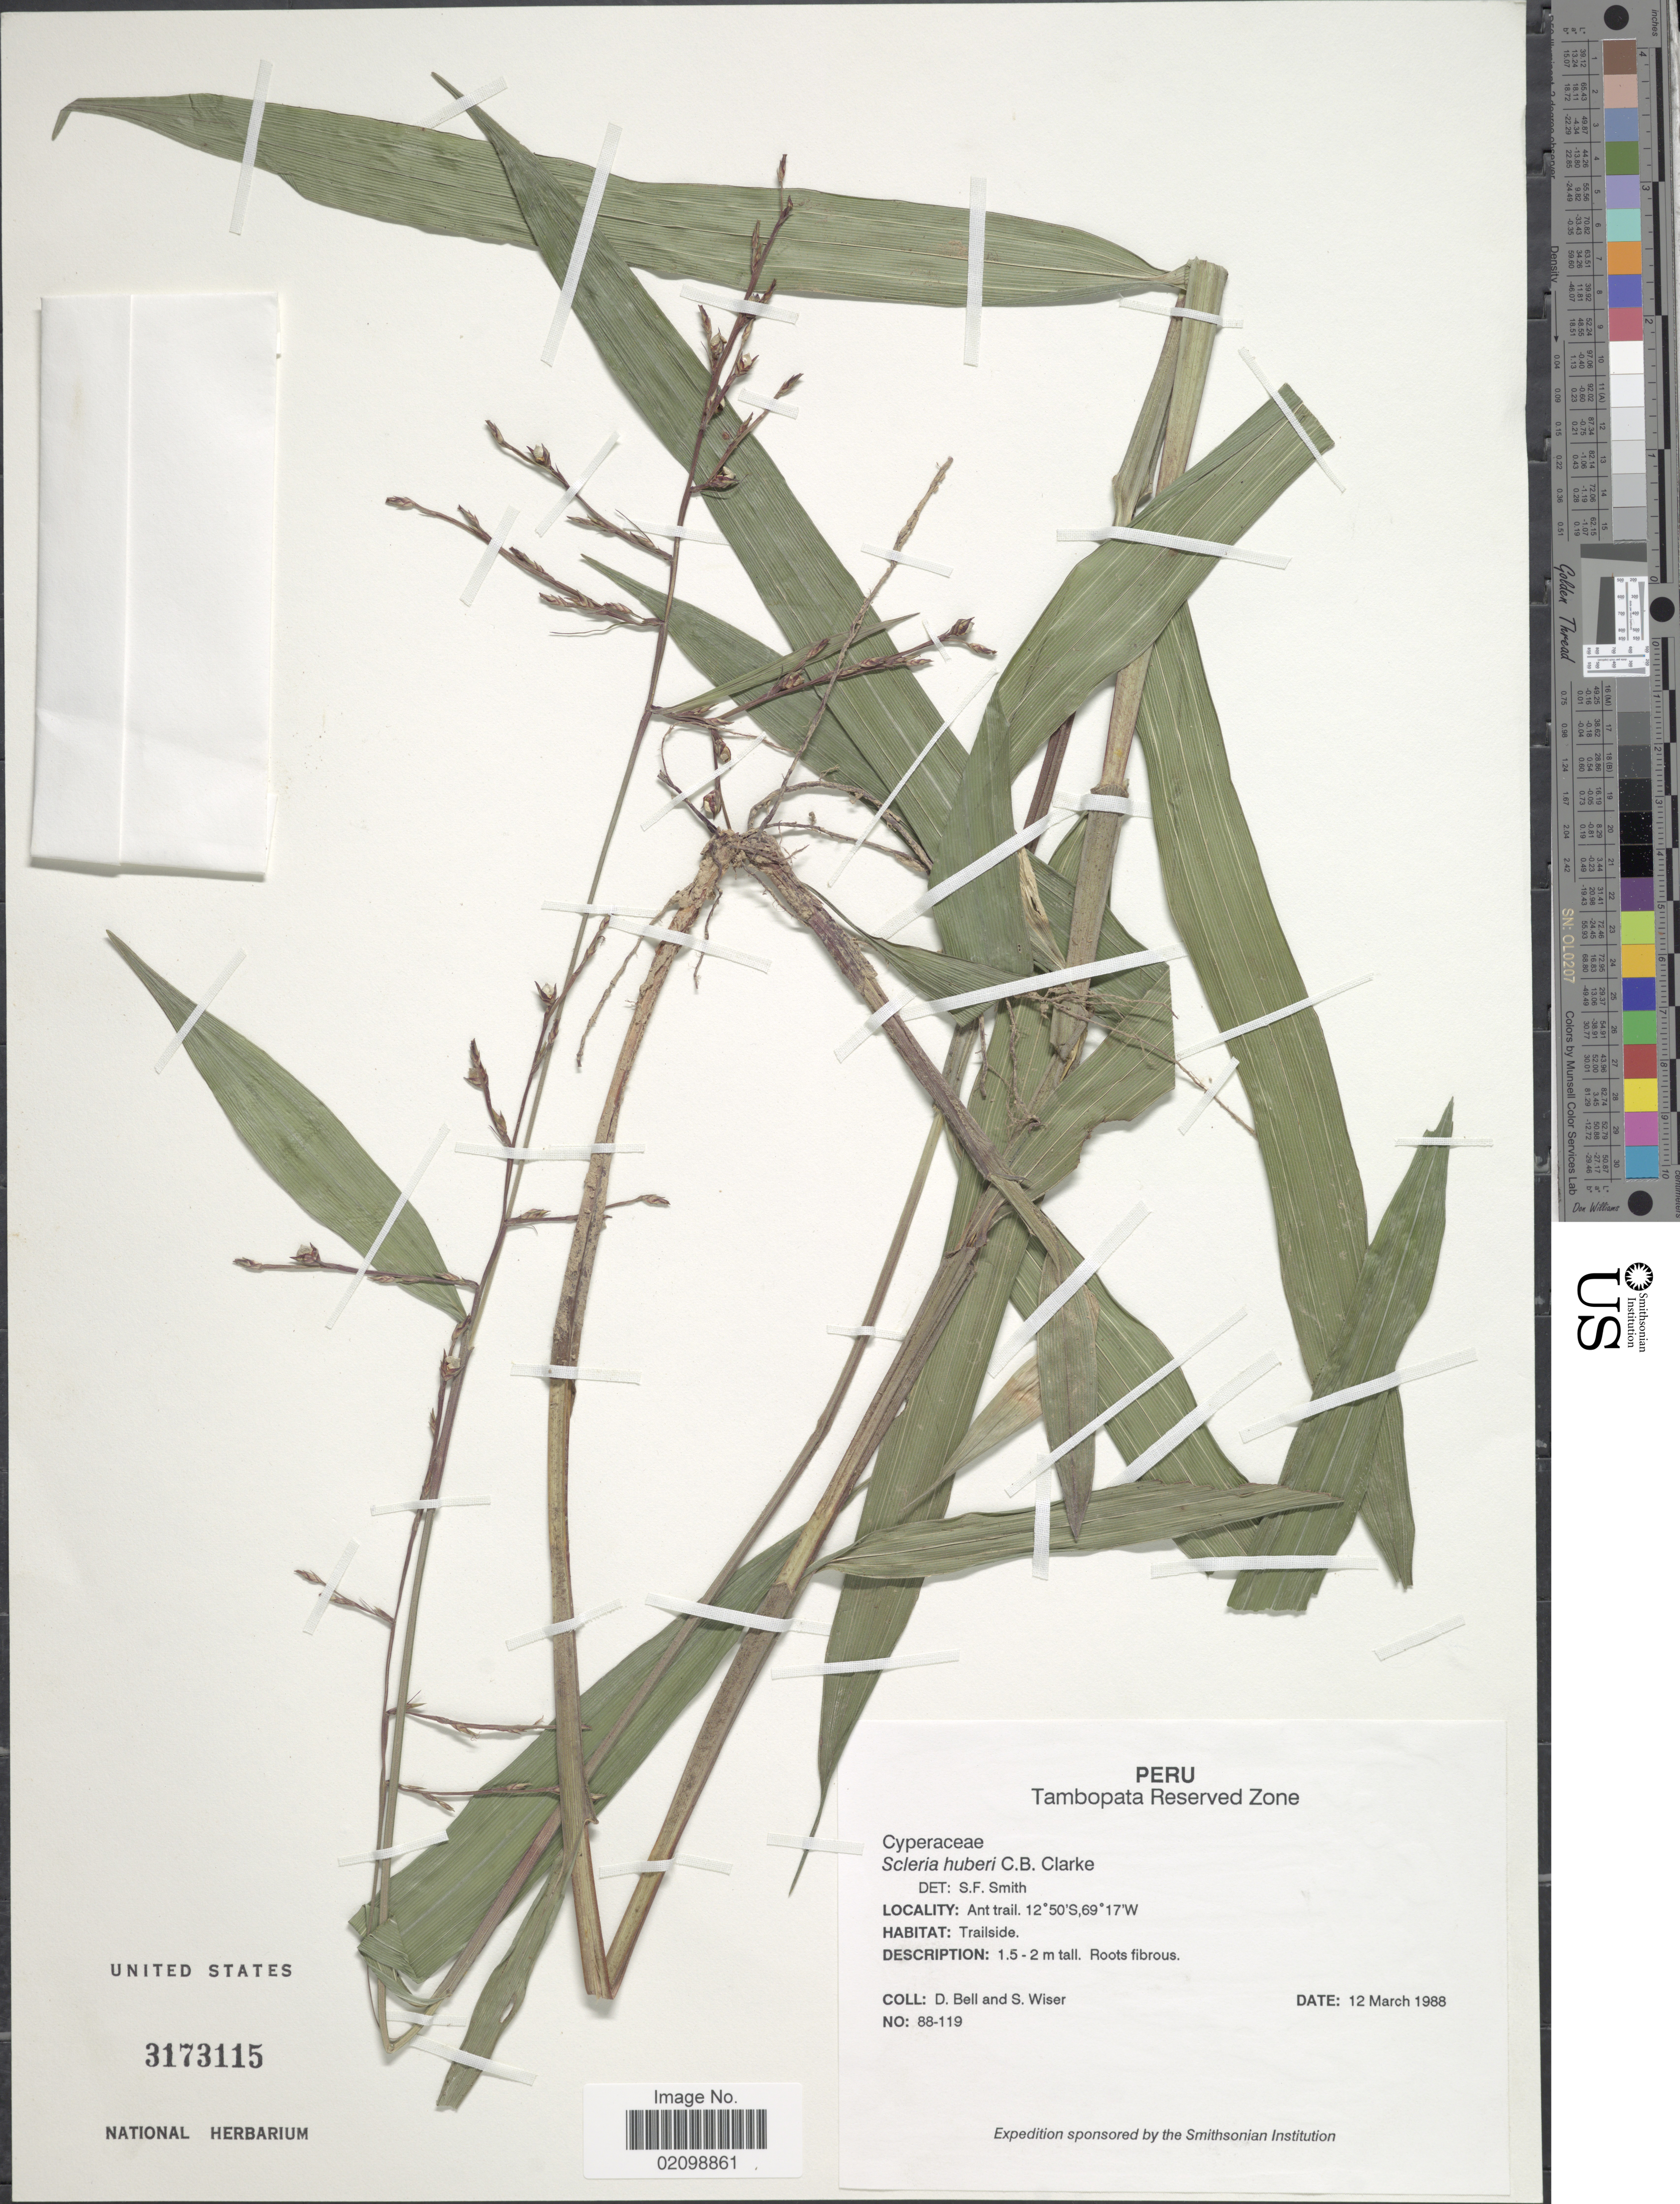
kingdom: Plantae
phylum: Tracheophyta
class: Liliopsida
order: Poales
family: Cyperaceae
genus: Scleria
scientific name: Scleria huberi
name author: C.B. Clarke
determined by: Smith, Stephen F., (US), NMNH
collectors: D. A. Bell & S. Wiser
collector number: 88-119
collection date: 1988-03-12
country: Peru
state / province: Madre de Dios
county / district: Tambopata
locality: Tambopata Reserved Zone, Ant trail.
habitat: Trailside.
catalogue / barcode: US 3173115